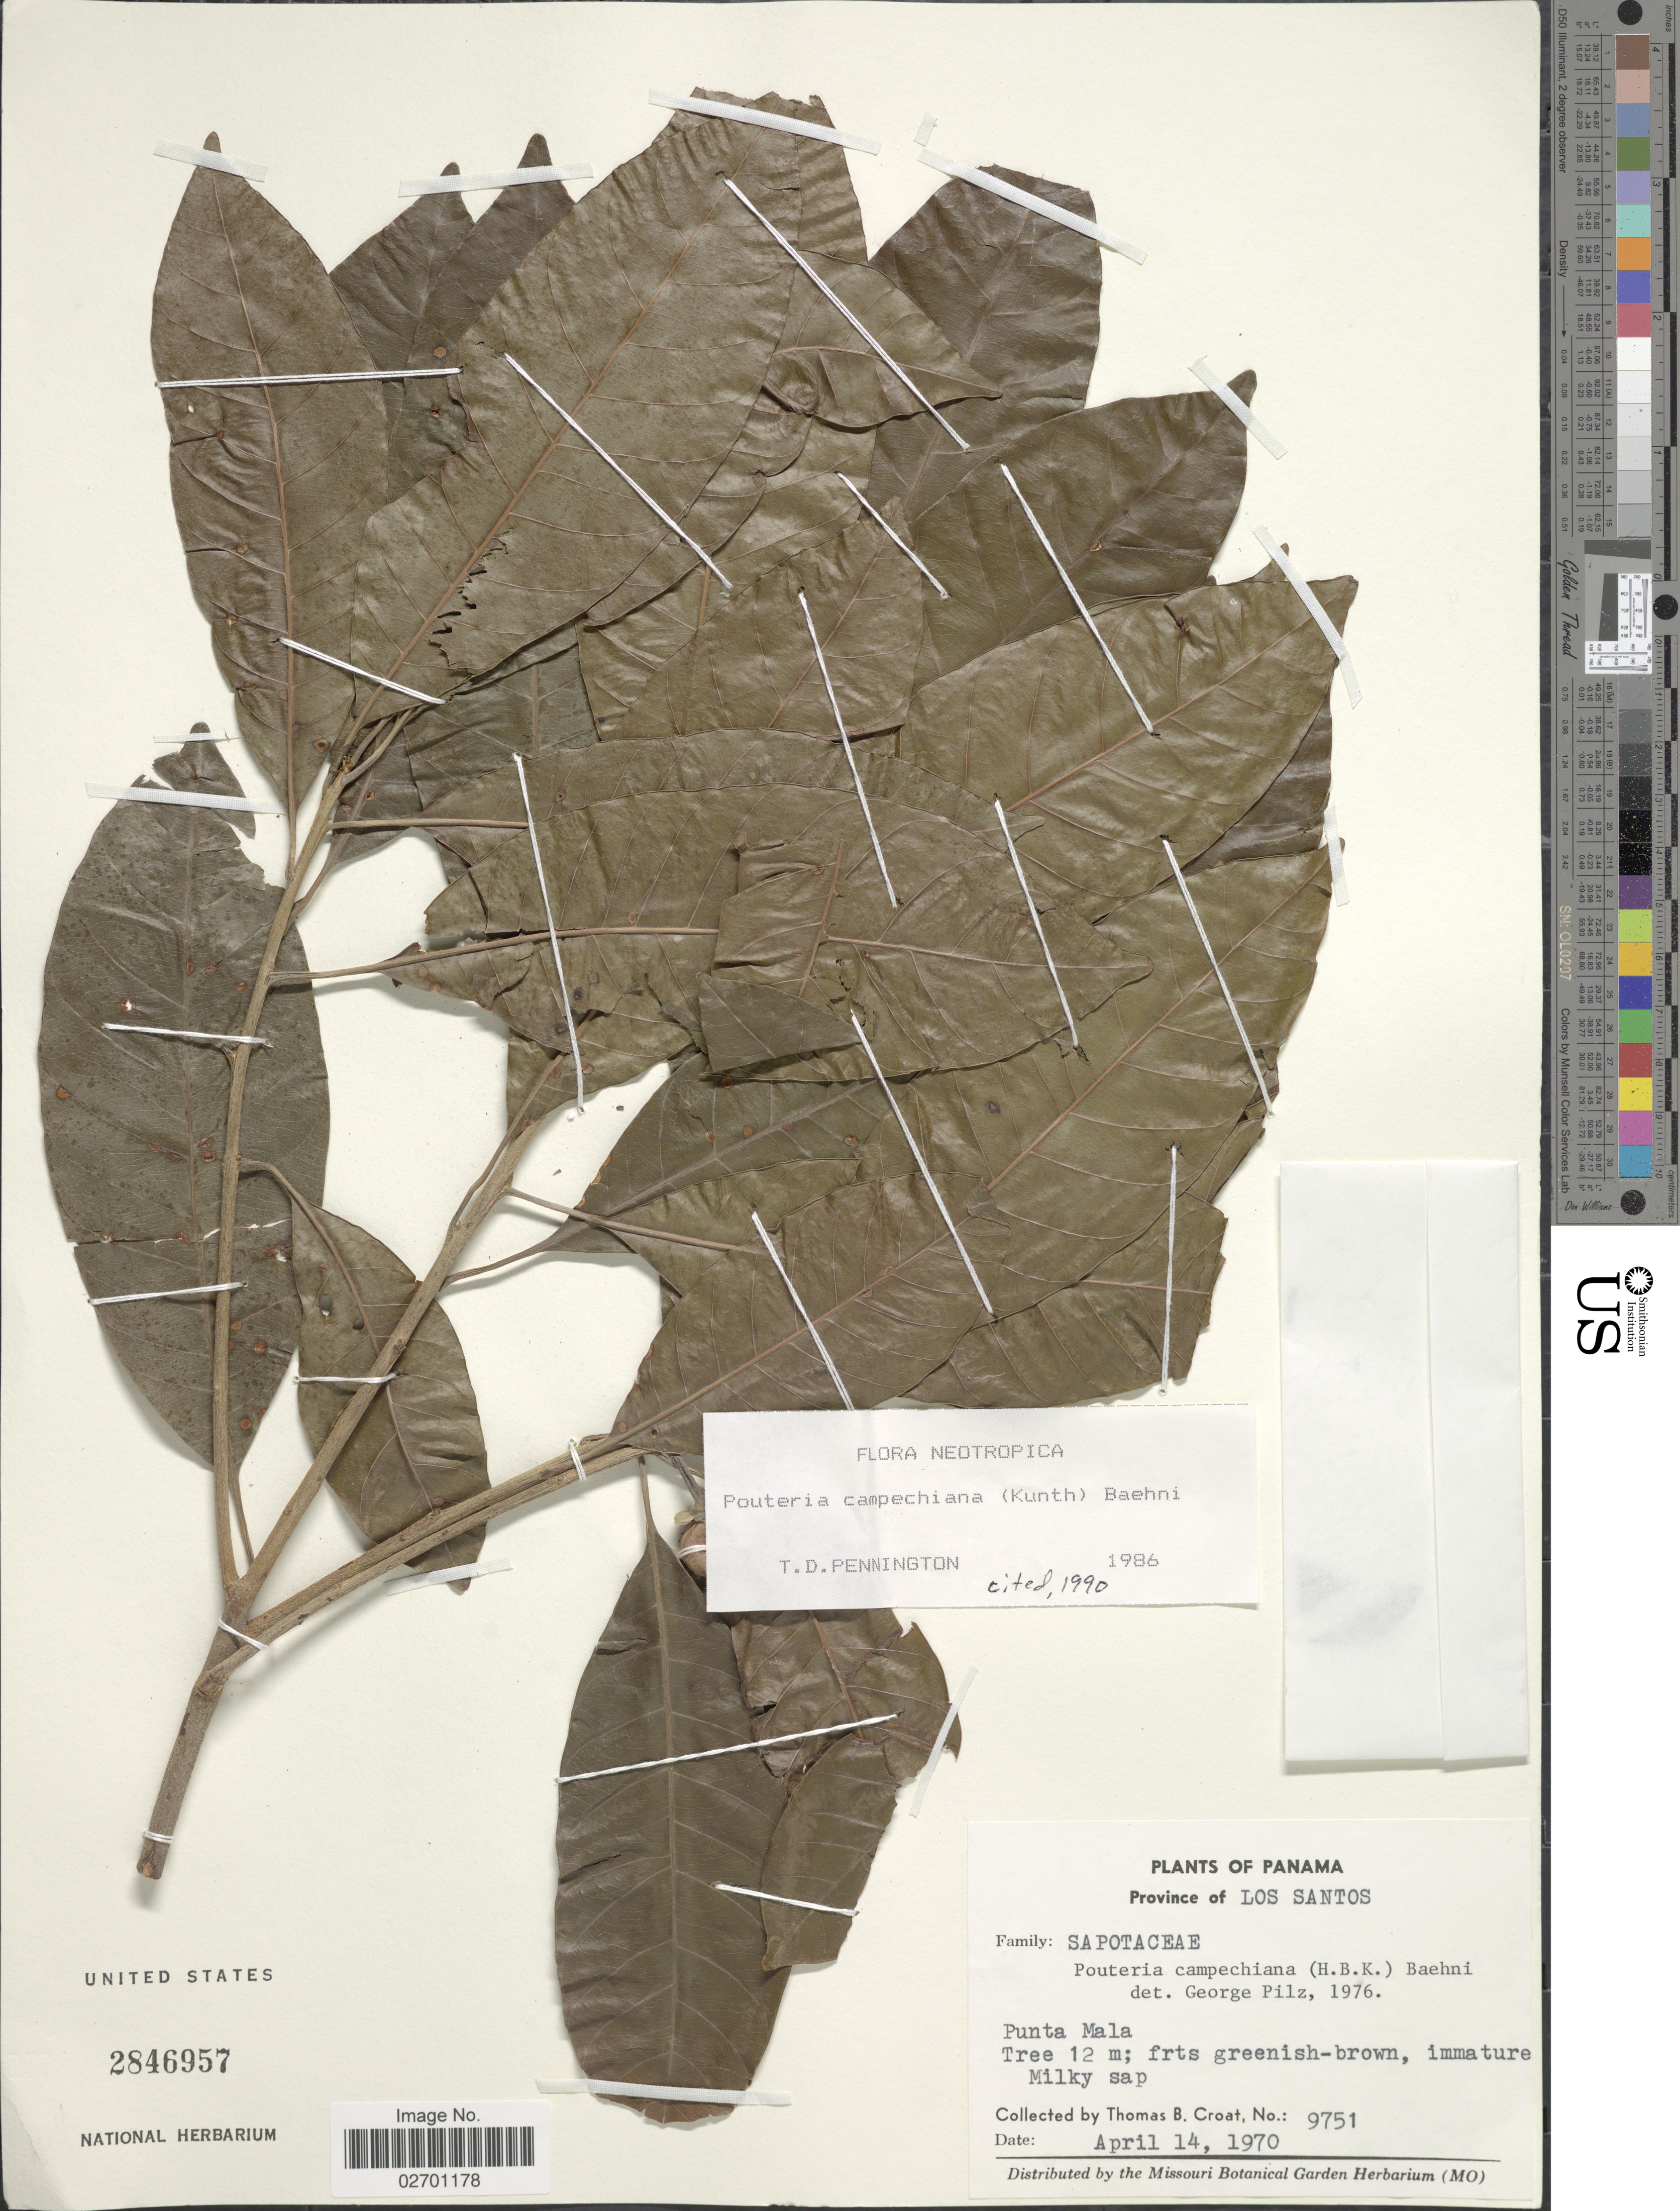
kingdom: Plantae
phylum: Tracheophyta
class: Magnoliopsida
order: Ericales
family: Sapotaceae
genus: Pouteria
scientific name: Pouteria campechiana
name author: (Kunth) Baehni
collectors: T. B. Croat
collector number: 9751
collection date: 1970-04-14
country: Panama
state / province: Los Santos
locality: Punta Mala.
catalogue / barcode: US 2846957